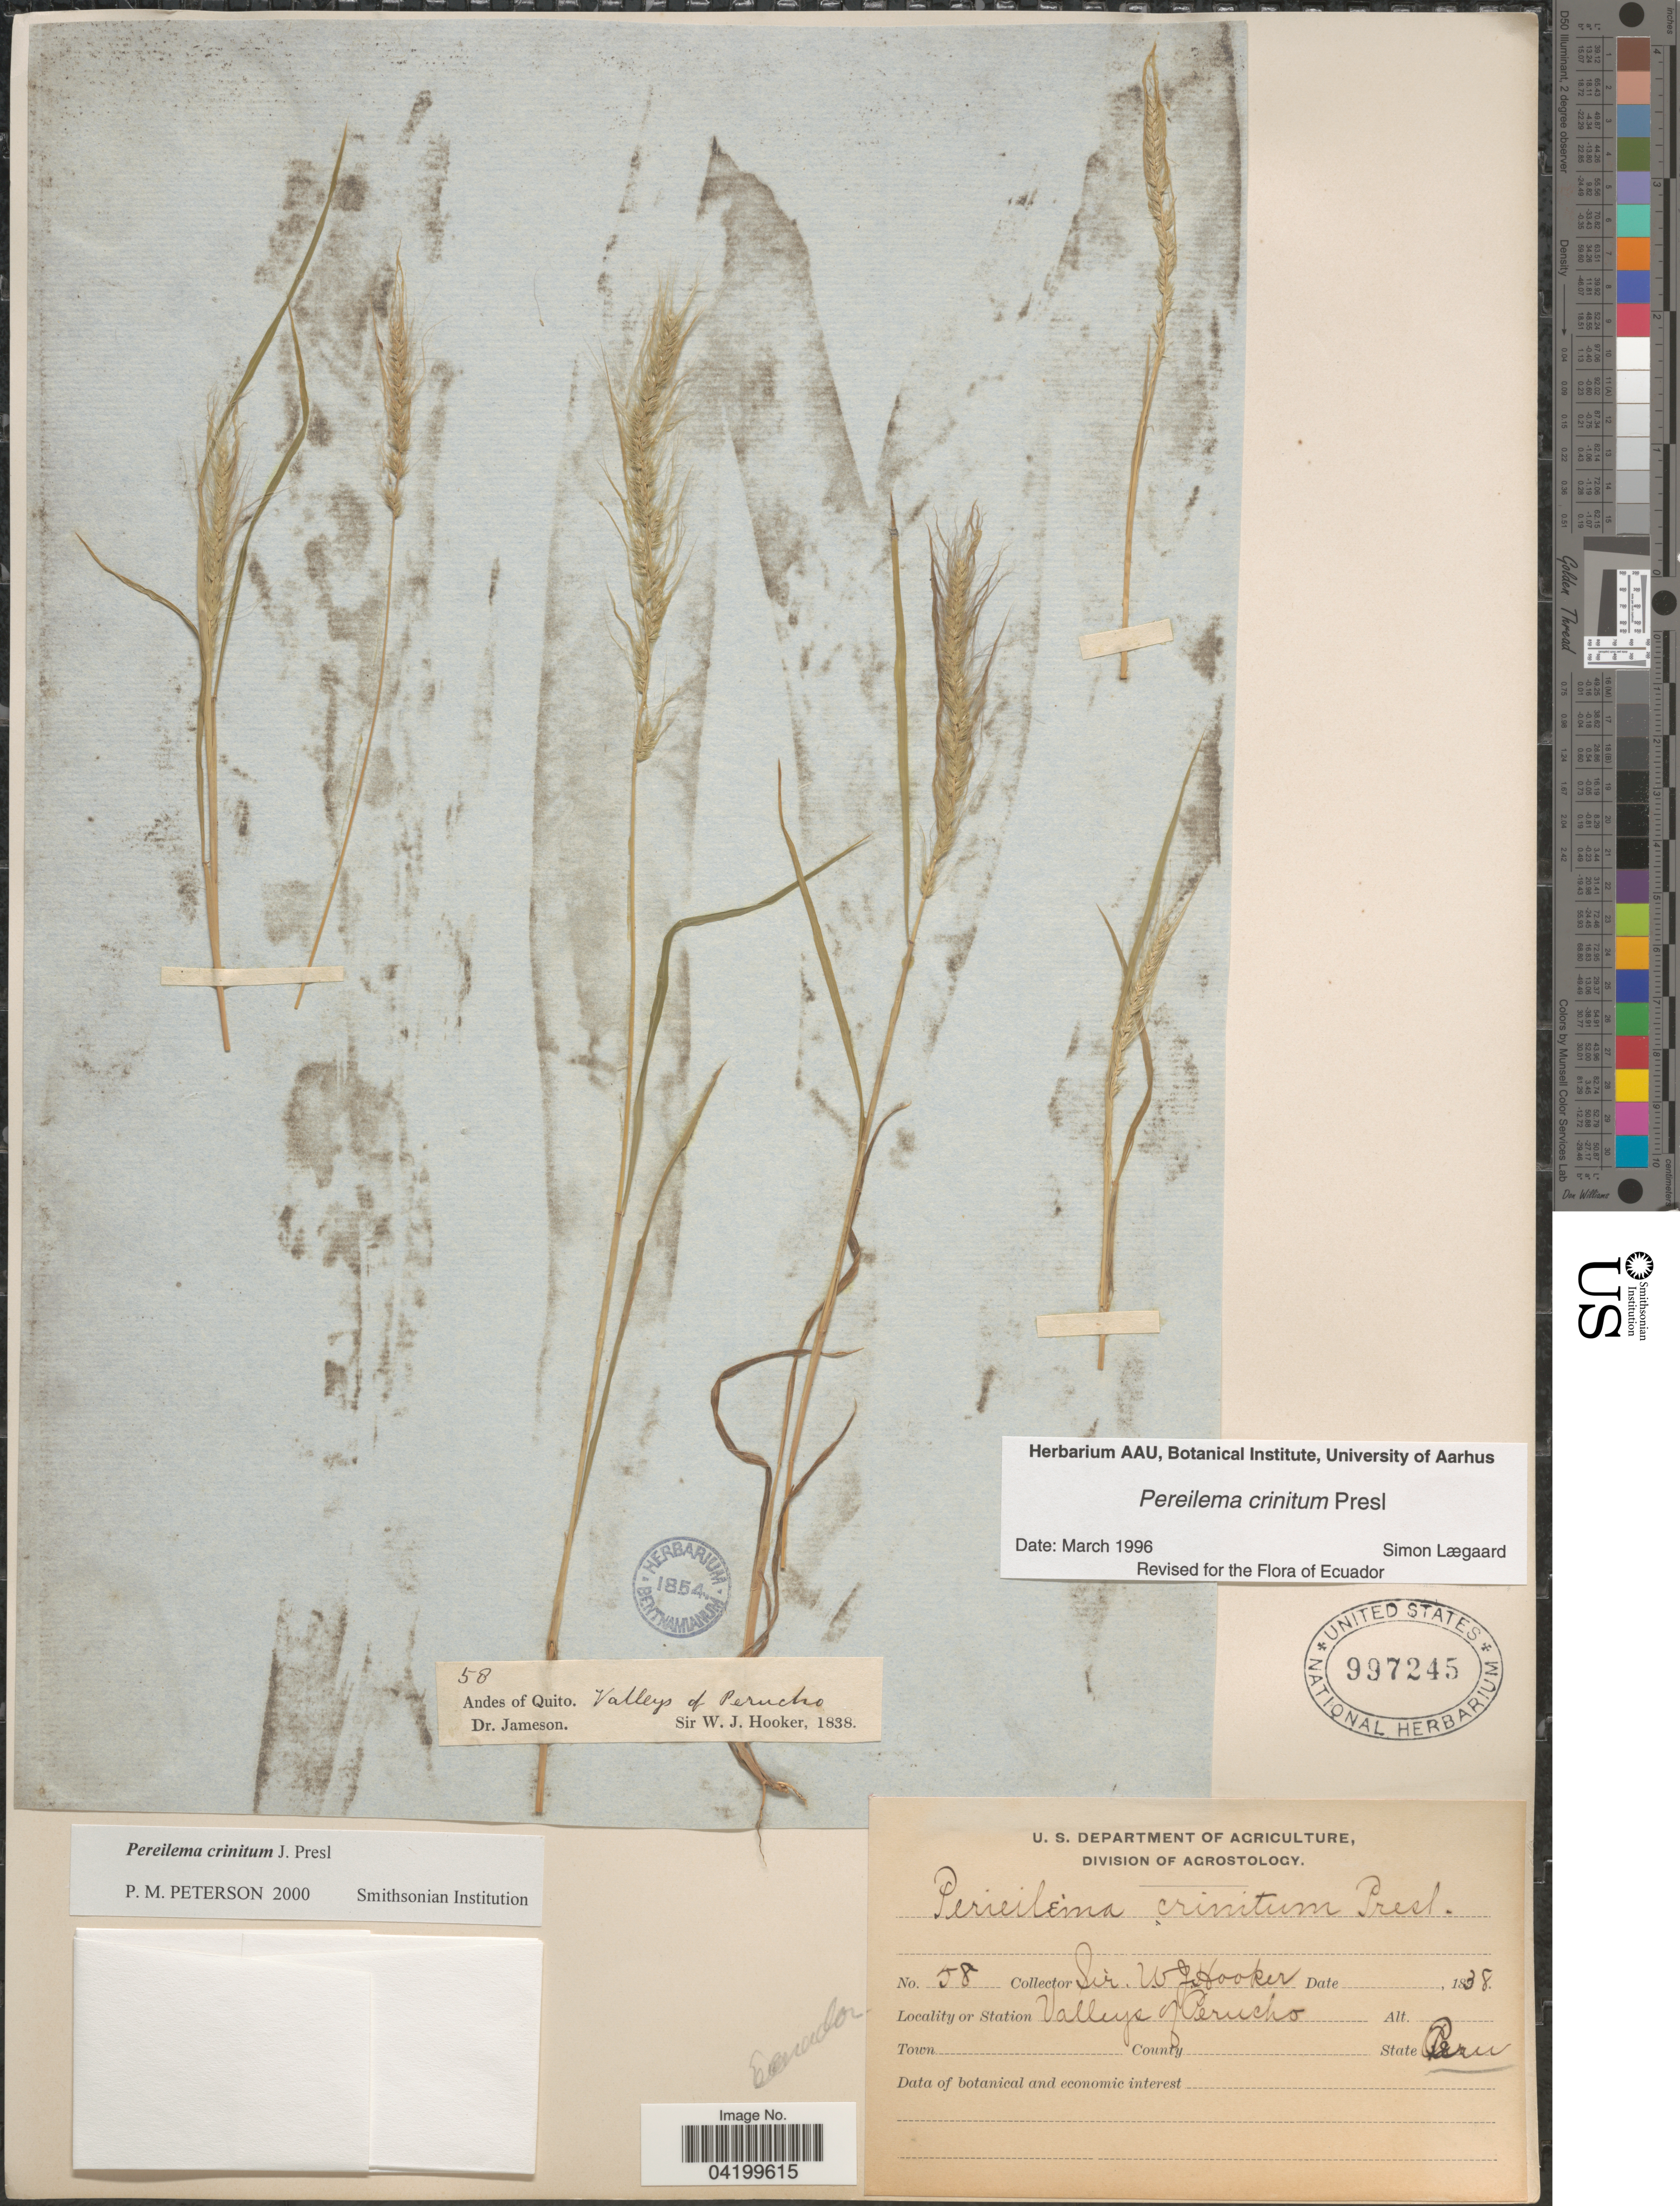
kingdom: Plantae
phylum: Tracheophyta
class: Liliopsida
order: Poales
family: Poaceae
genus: Muhlenbergia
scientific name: Muhlenbergia pereilema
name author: P.M. Peterson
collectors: W. J. Hooker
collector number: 58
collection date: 1838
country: Ecuador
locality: Andes of Quito. Valleys of Perucho.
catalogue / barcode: US 997245